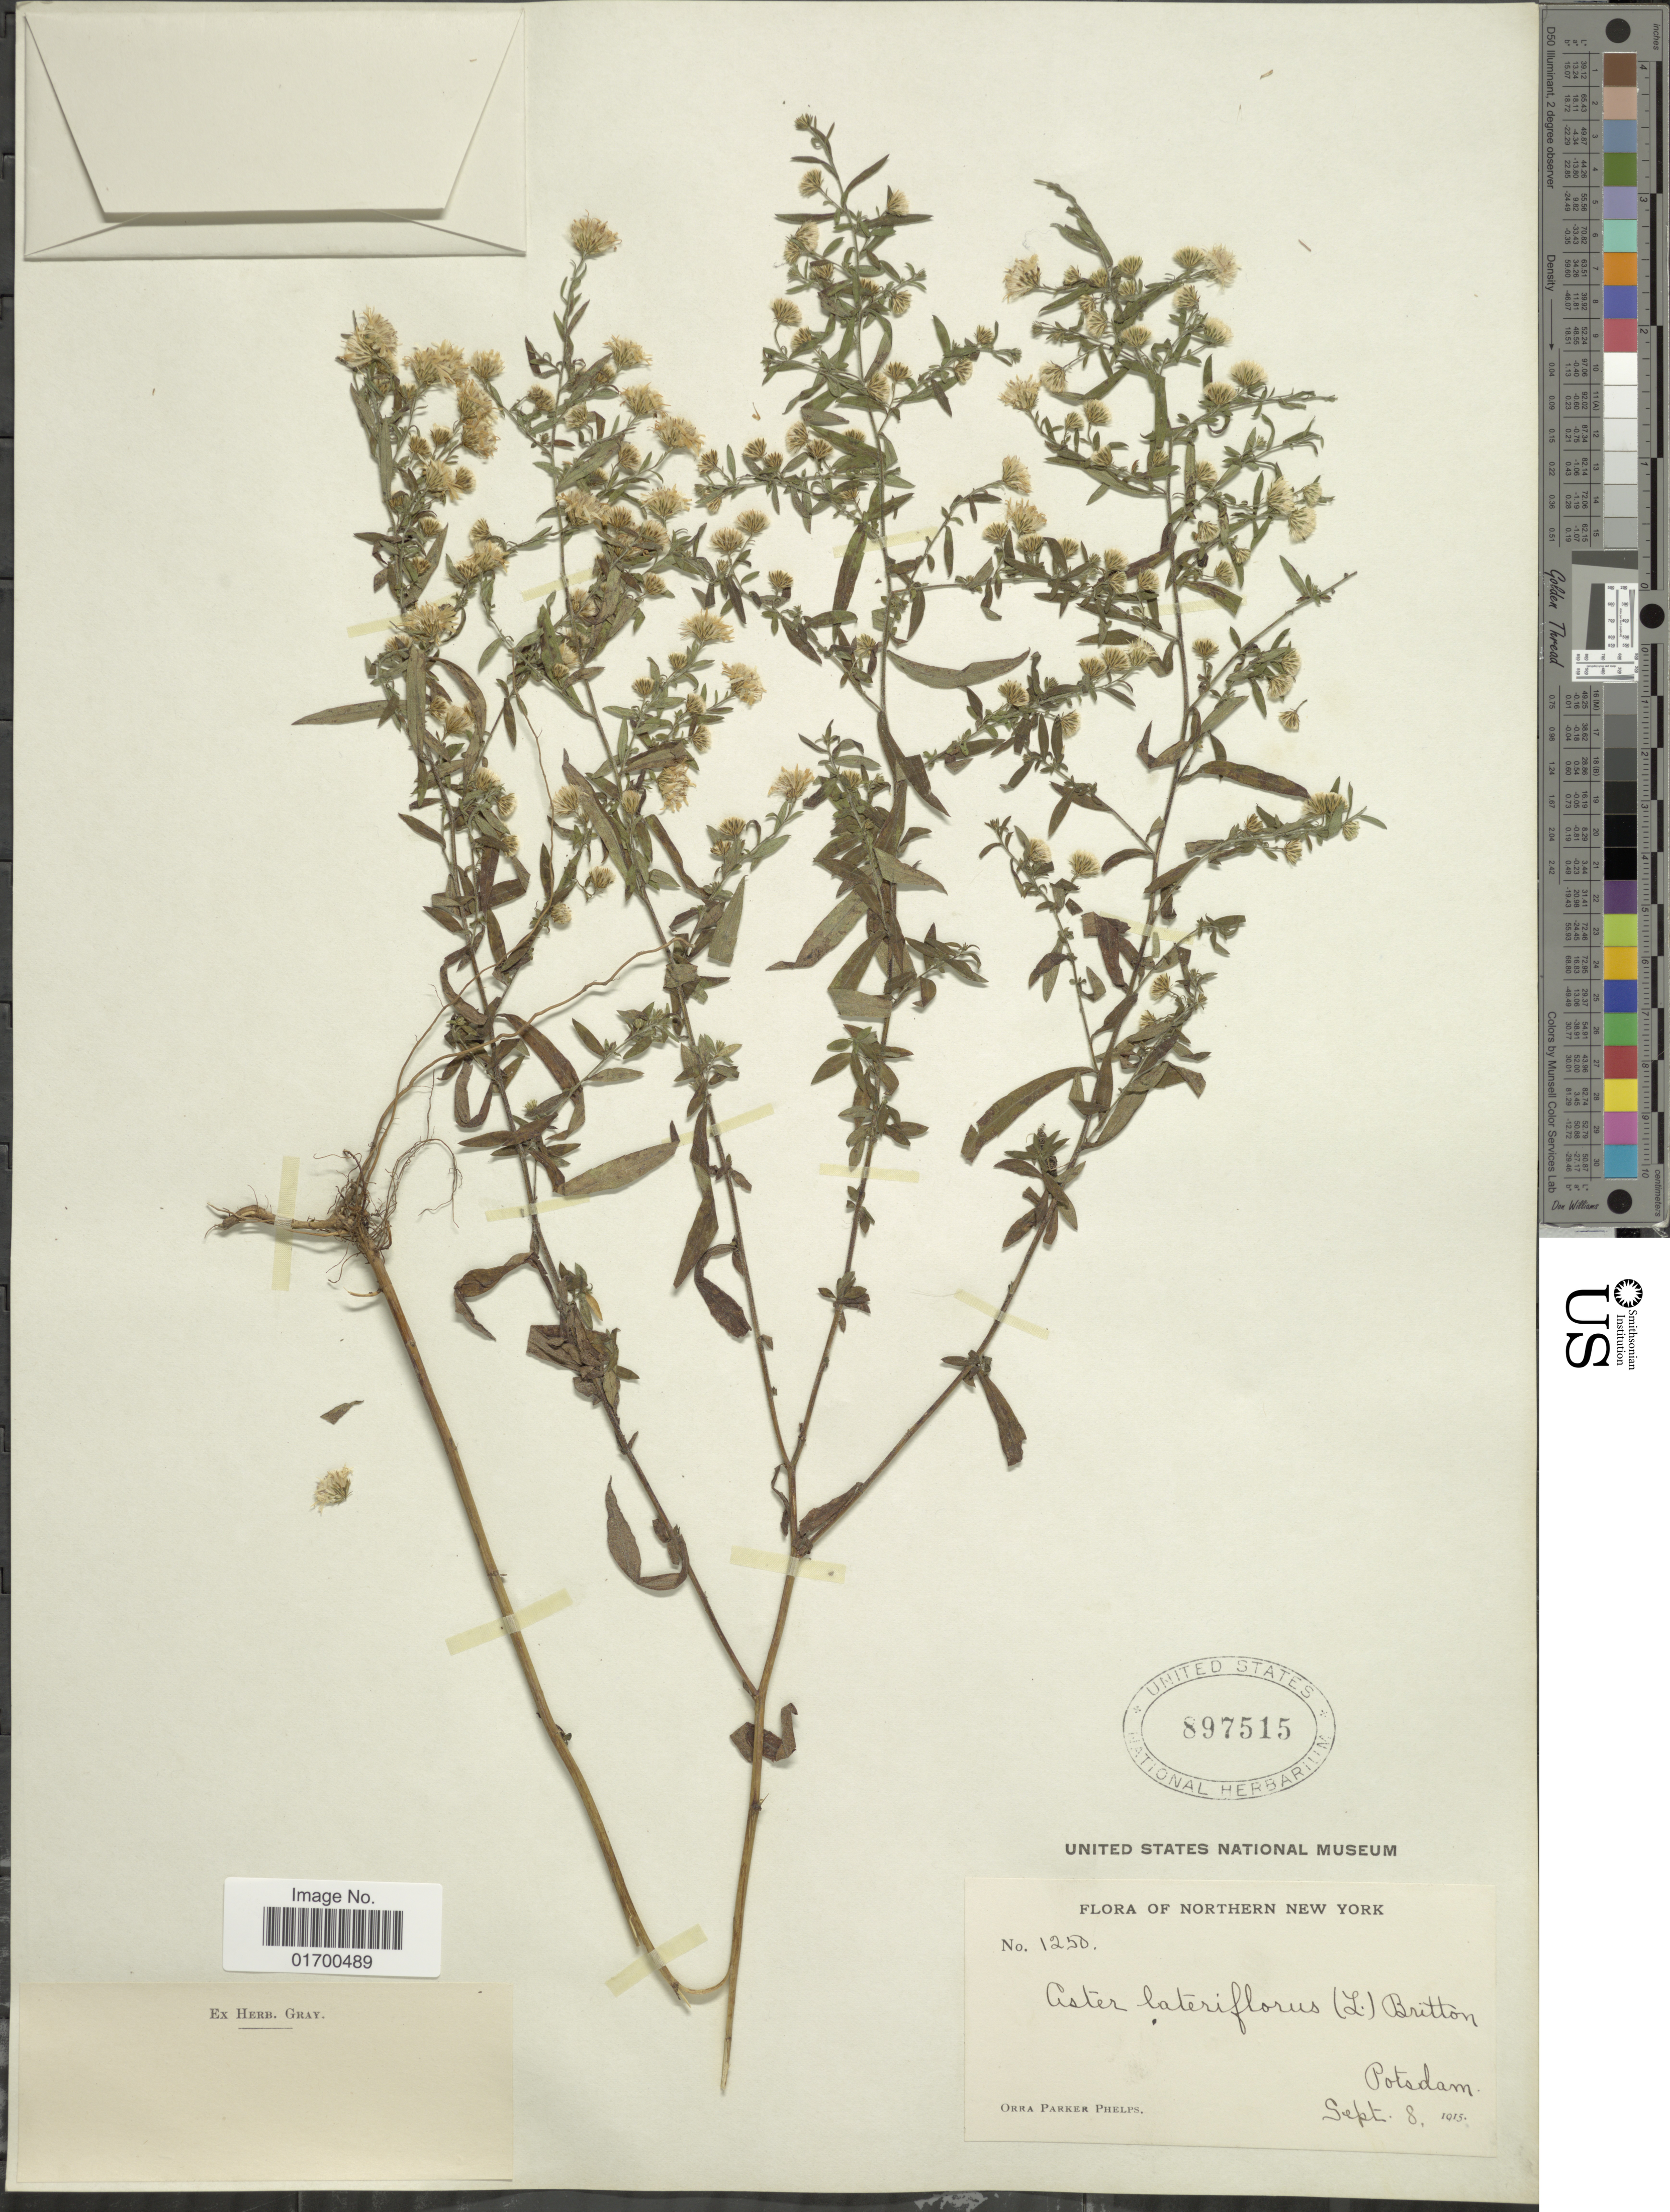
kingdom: Plantae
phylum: Tracheophyta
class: Magnoliopsida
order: Asterales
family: Asteraceae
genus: Symphyotrichum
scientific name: Symphyotrichum lateriflorum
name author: (L.) Á. Löve & D. Löve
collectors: O. P. Phelps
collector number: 1250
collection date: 1915-09-08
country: United States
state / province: New York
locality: Northern New York, Potsdam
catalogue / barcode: US 897515